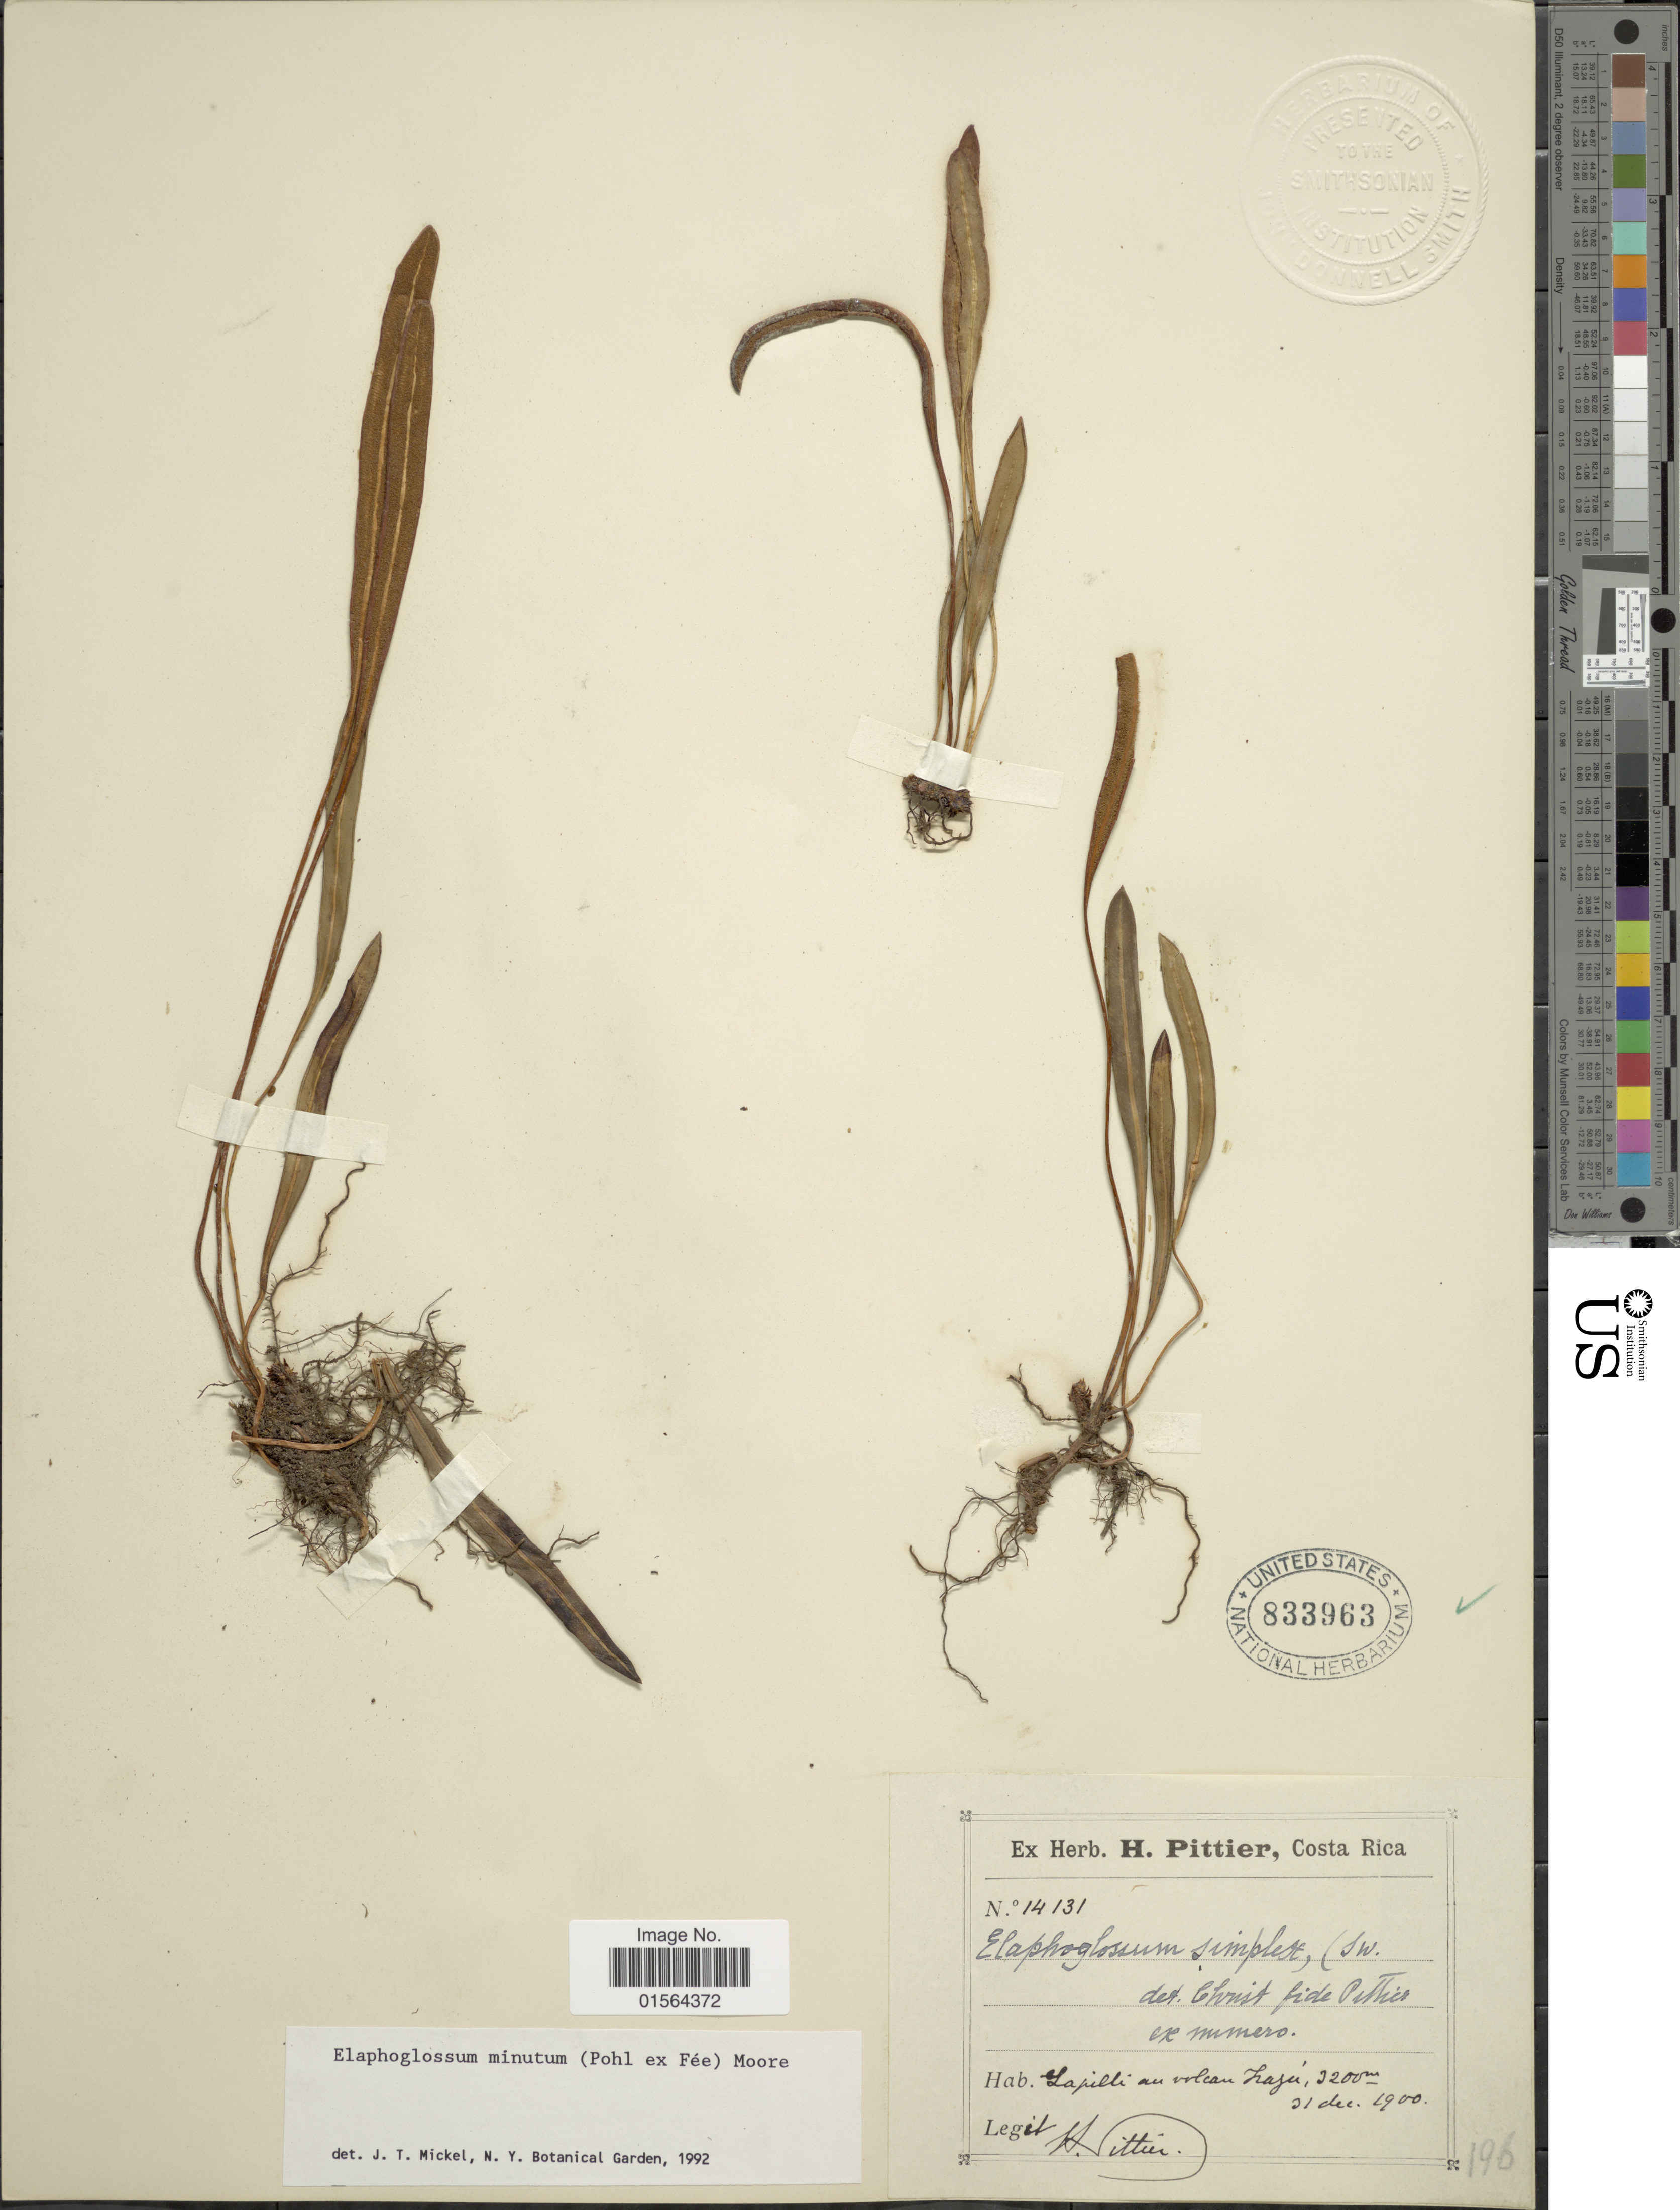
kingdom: Plantae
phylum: Tracheophyta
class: Polypodiopsida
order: Polypodiales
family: Dryopteridaceae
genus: Elaphoglossum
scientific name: Elaphoglossum minutum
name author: (Pohl ex Fée) T. Moore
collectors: H. F. Pittier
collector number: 14131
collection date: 1900-12-31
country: Costa Rica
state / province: Cartago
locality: Volcan Irazu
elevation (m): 3200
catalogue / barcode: US 833963